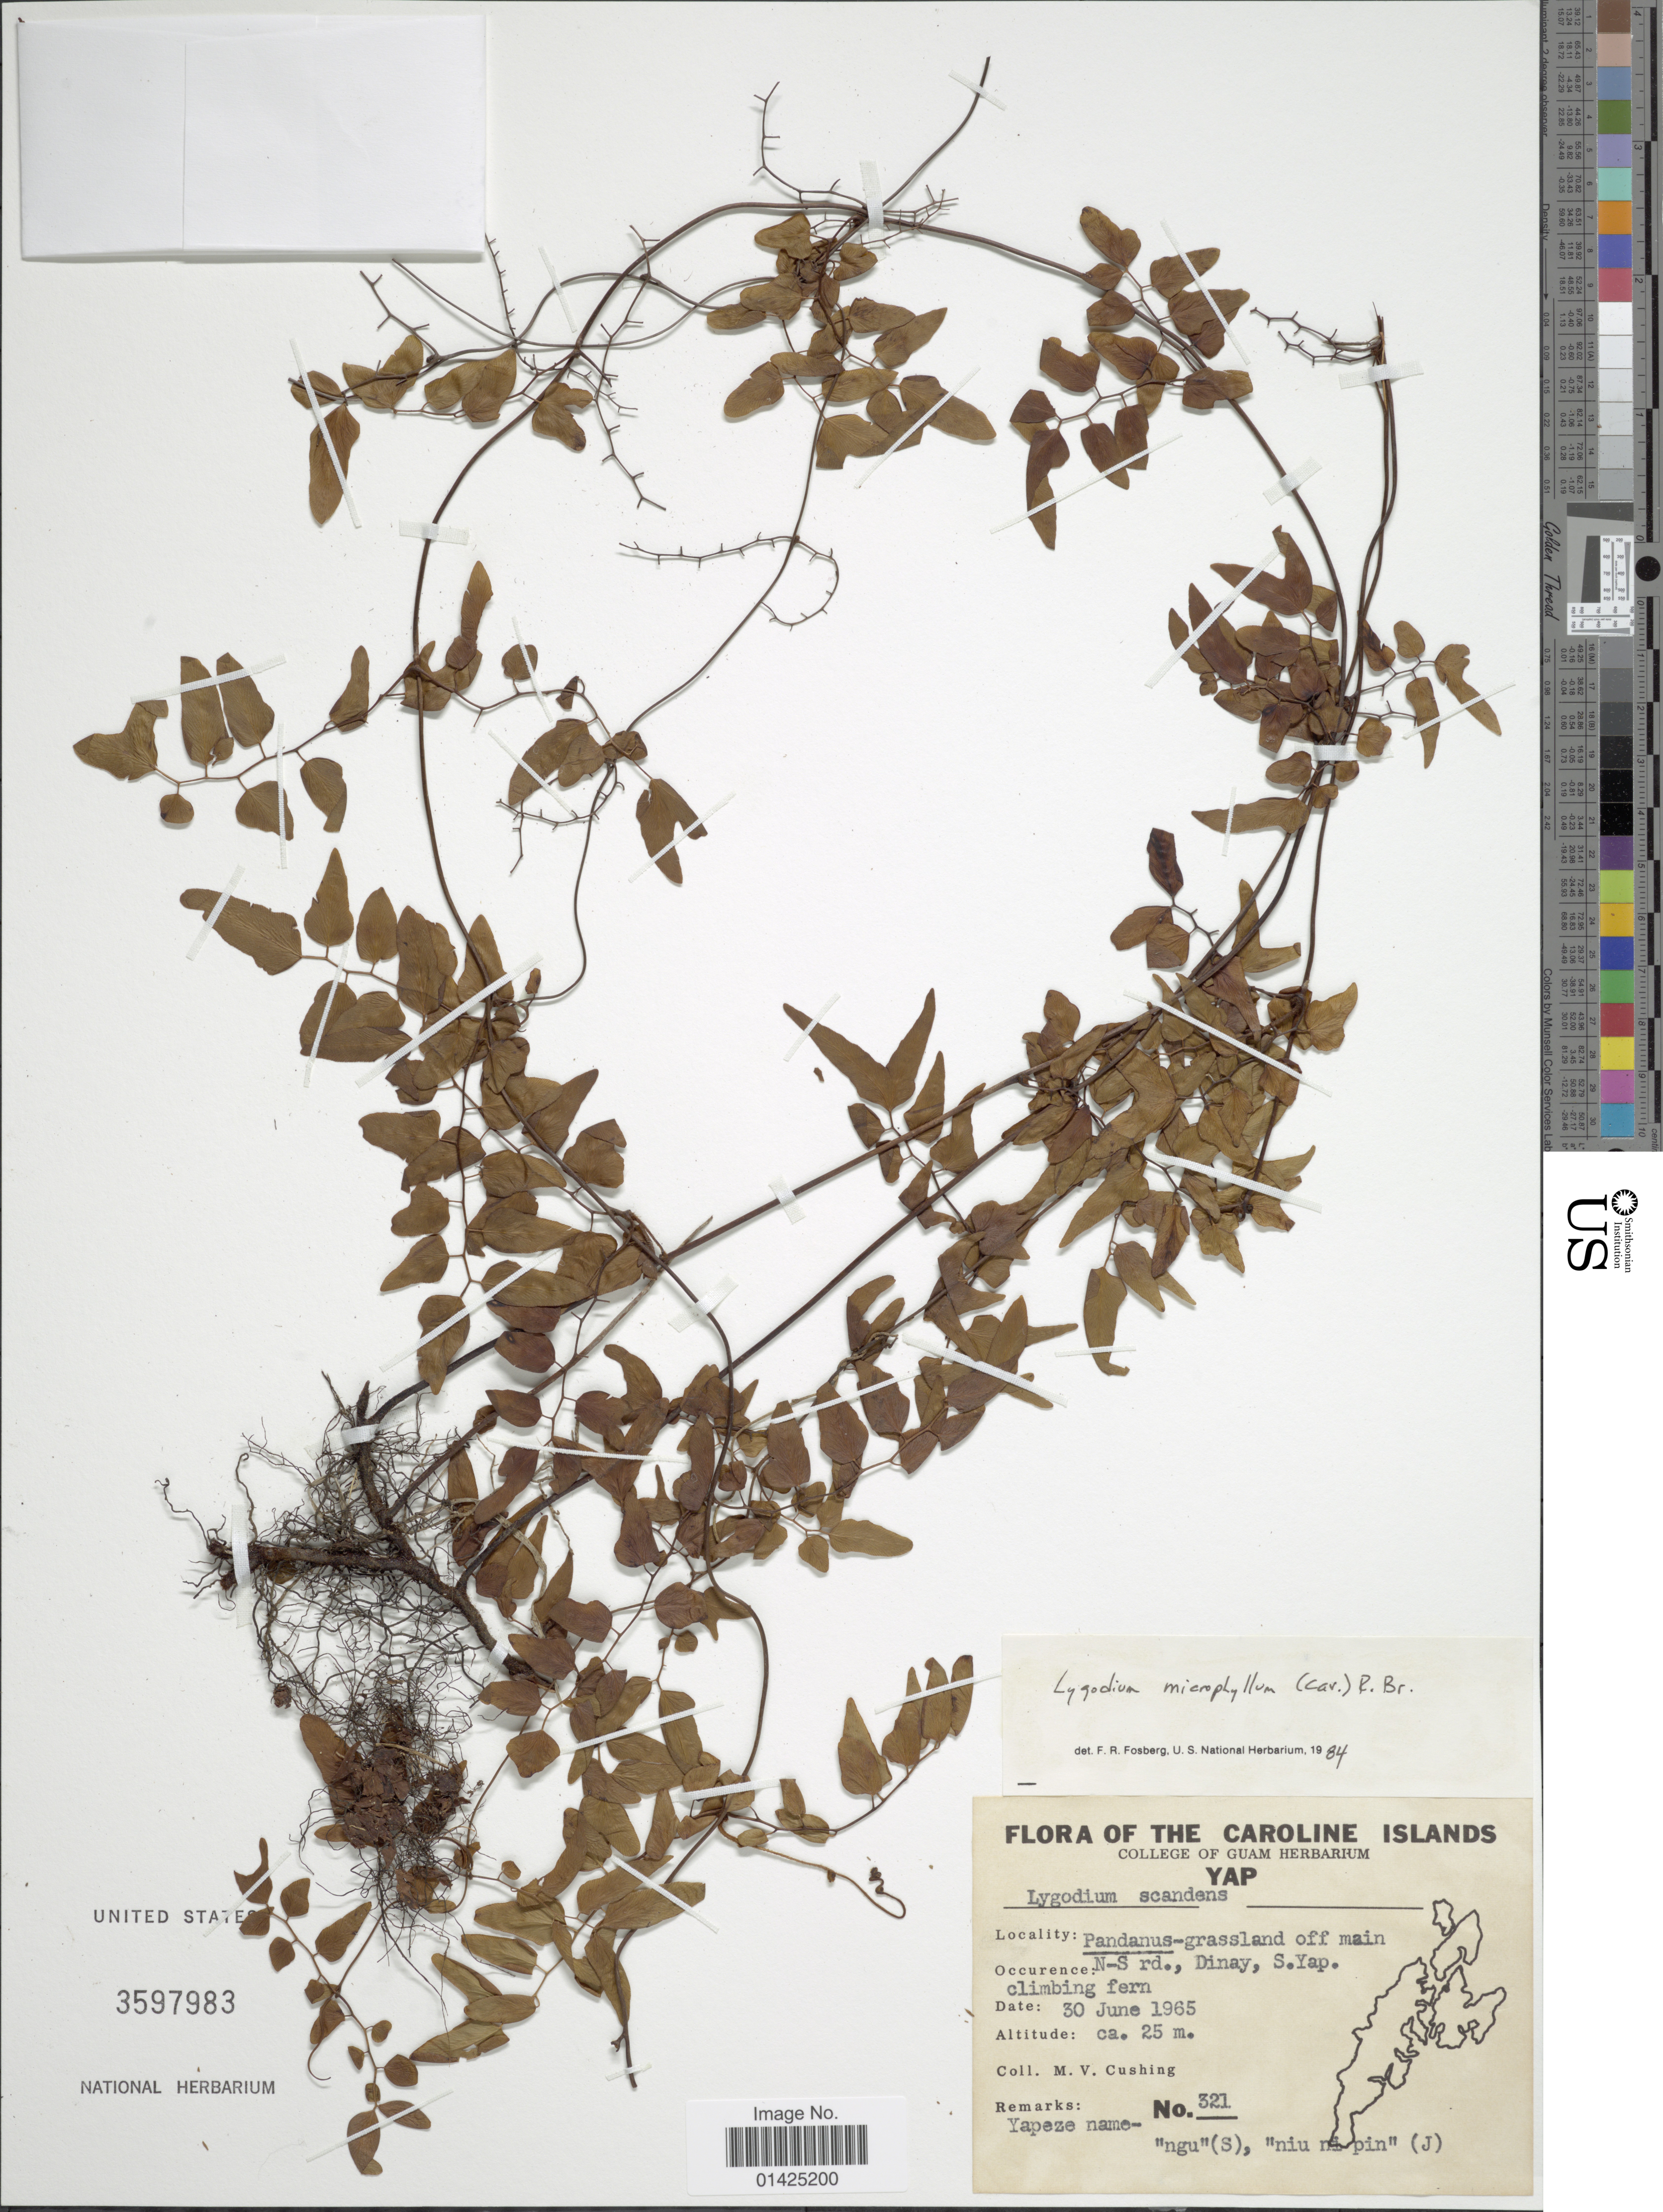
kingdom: Plantae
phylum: Tracheophyta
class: Polypodiopsida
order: Schizaeales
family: Lygodiaceae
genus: Lygodium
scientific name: Lygodium microphyllum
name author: (Cav.) R. Br.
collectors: M. V. Cushing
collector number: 321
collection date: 1965-06-30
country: Micronesia, Federated States of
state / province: Yap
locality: The Caroline Islands, Pandanus-grassland off main. S. Yap.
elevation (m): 25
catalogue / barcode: US 3597983